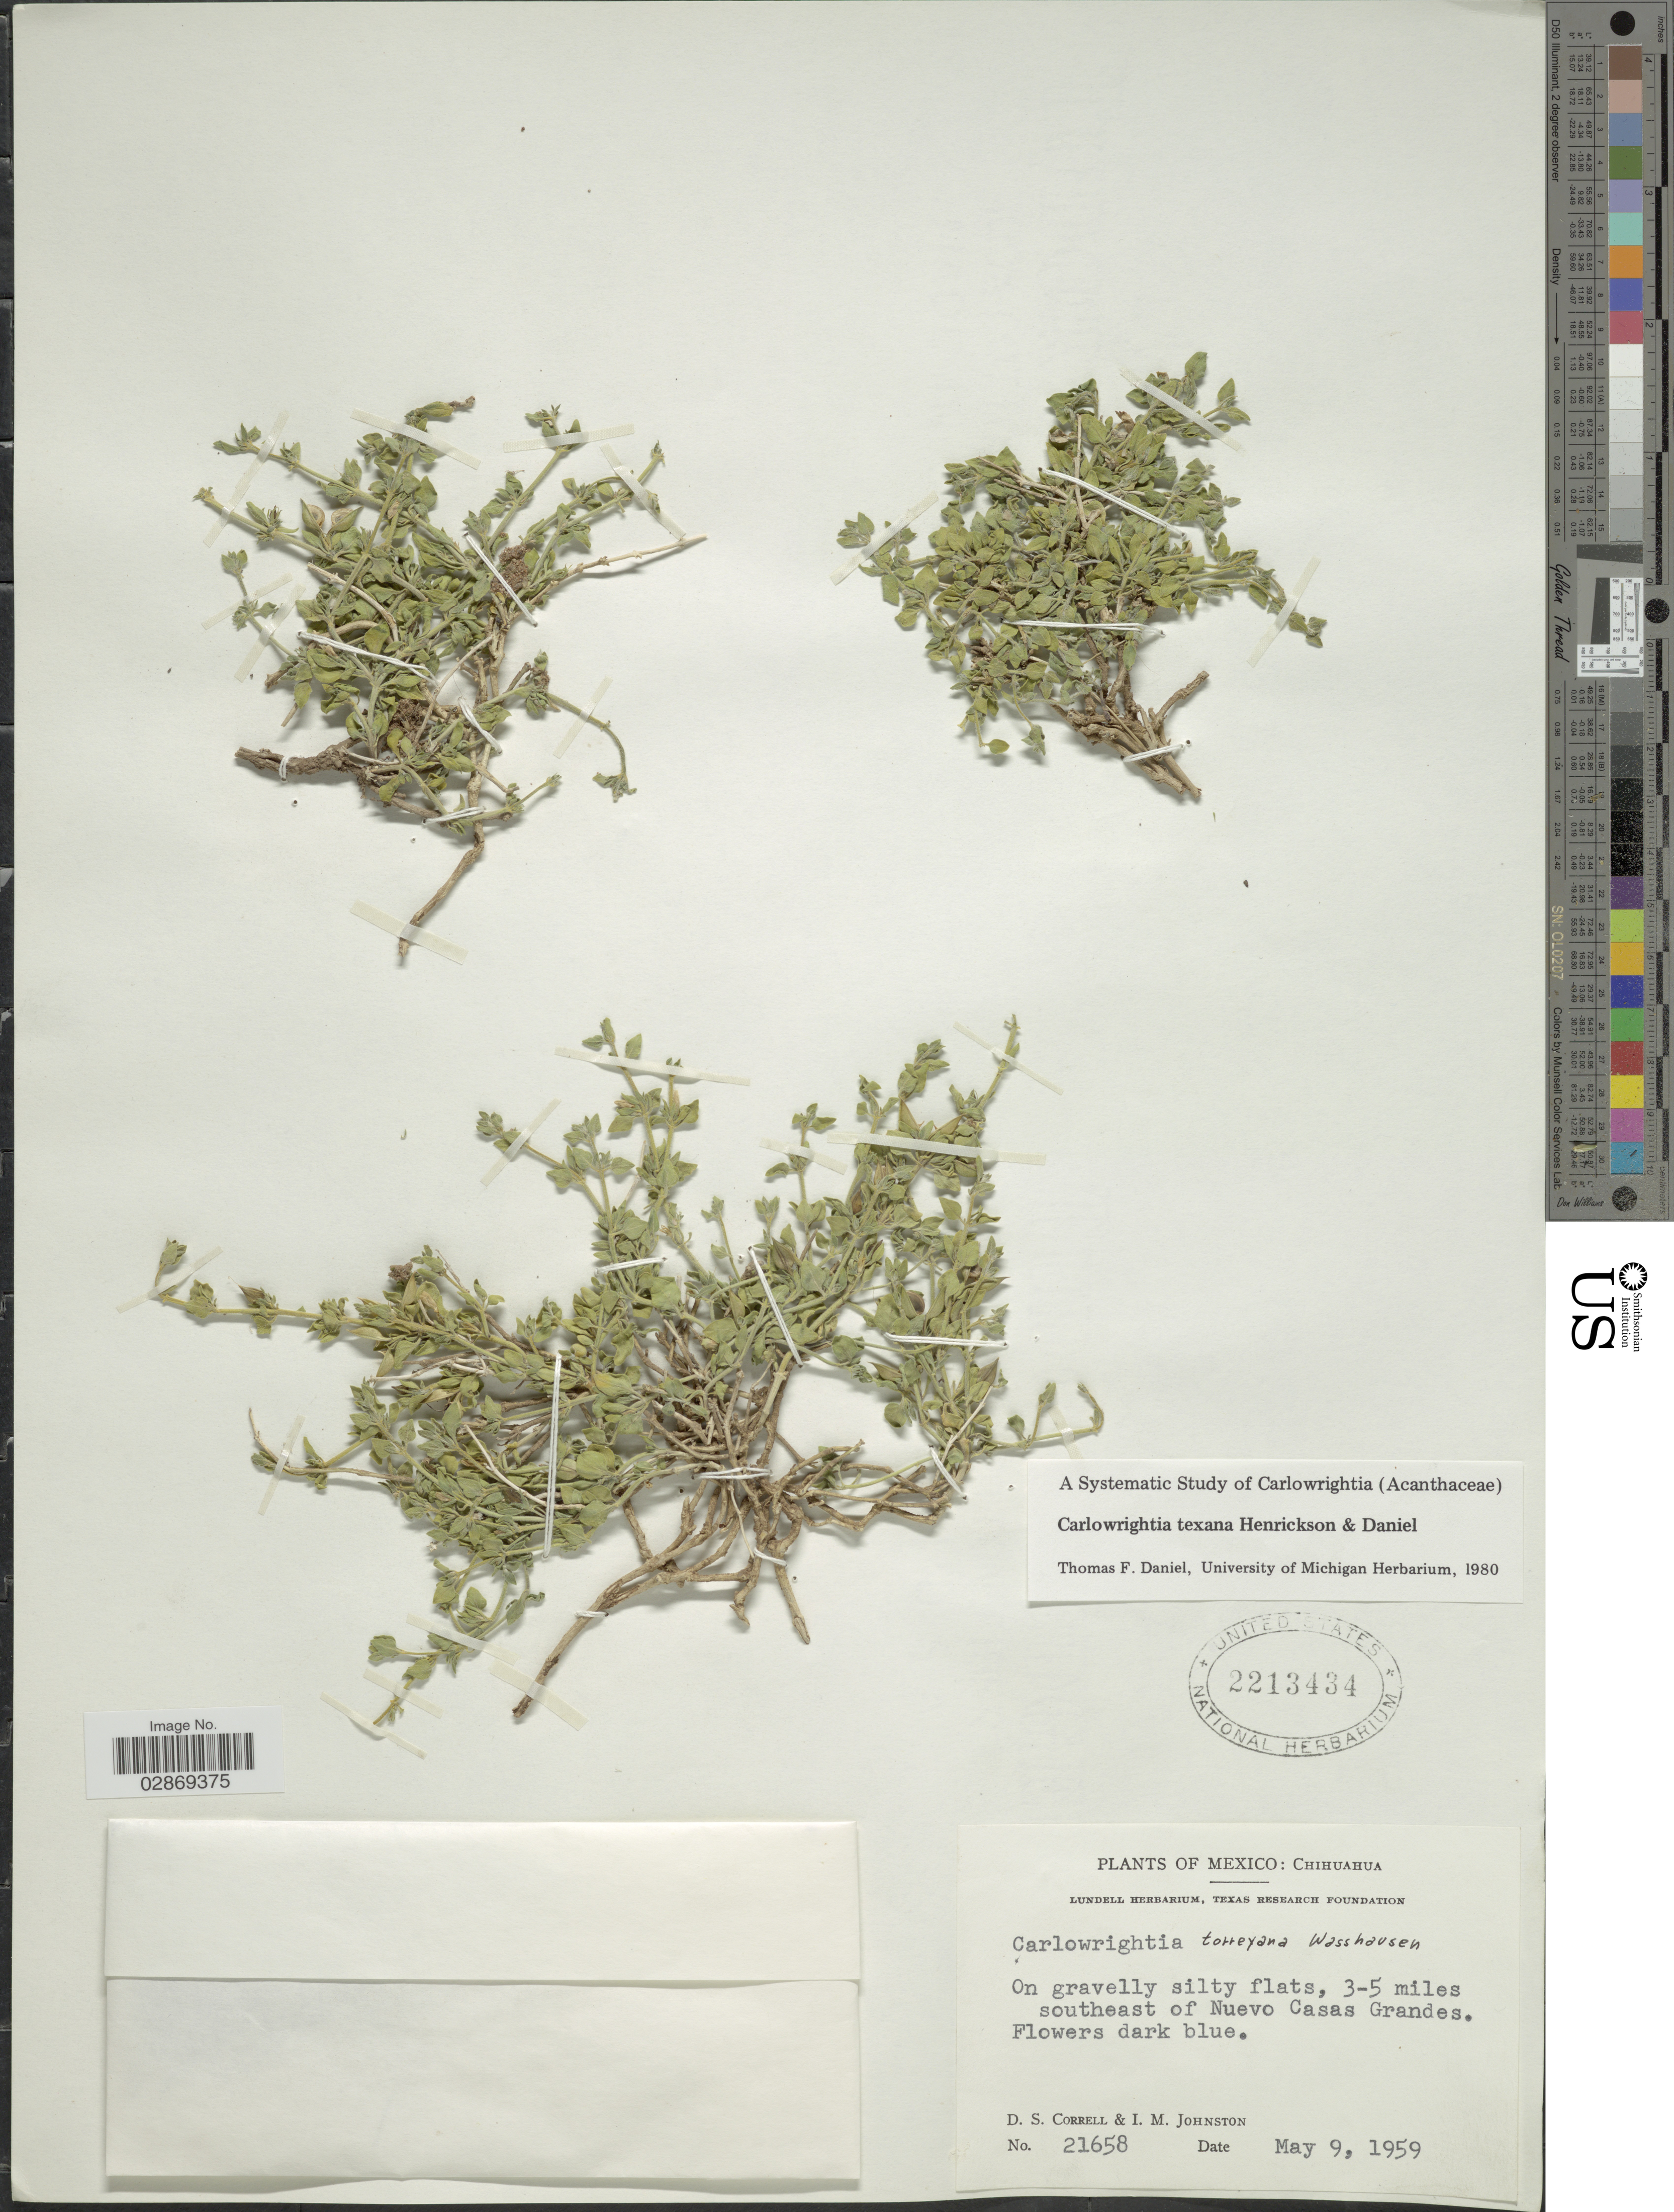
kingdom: Plantae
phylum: Tracheophyta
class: Magnoliopsida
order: Lamiales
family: Acanthaceae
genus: Carlowrightia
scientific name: Carlowrightia texana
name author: Henrickson & T.F. Daniel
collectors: D. S. Correll & I.M. Johnston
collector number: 21658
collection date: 1959-05-09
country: Mexico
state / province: Chihuahua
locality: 3-5 miles southeast of Nuevo Casas Grandes.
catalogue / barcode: US 2213434